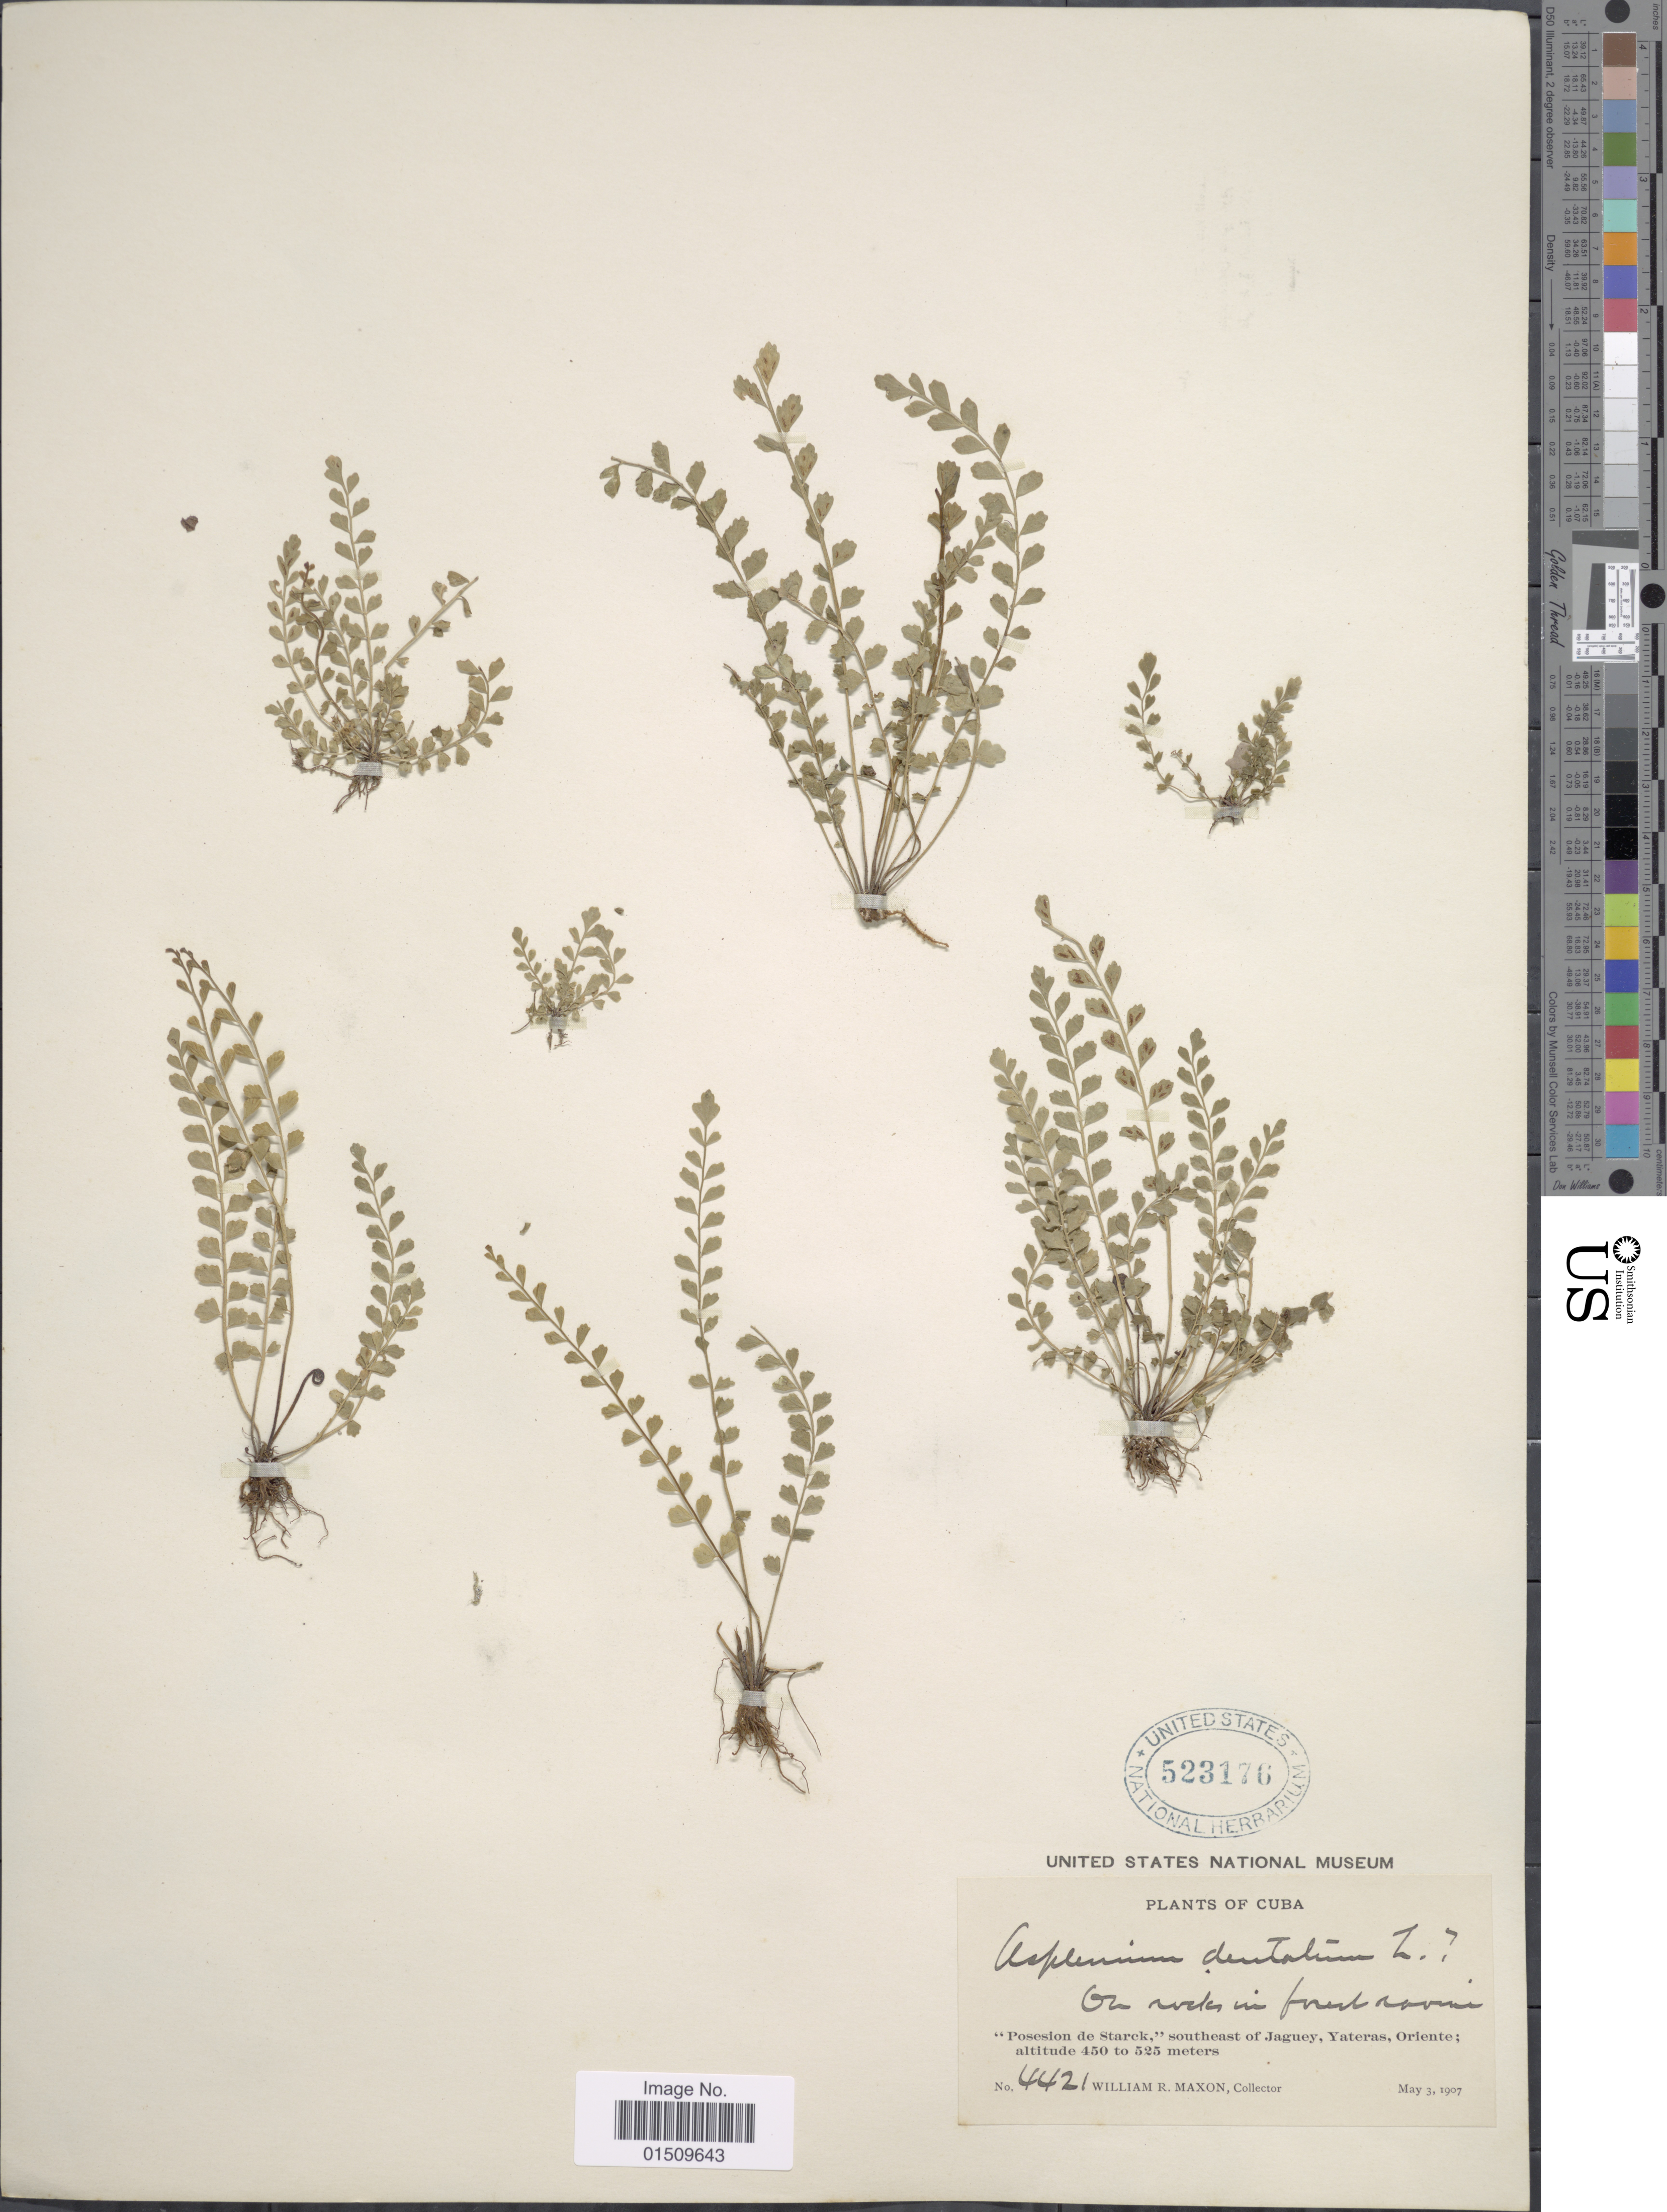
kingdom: Plantae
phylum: Tracheophyta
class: Polypodiopsida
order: Polypodiales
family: Aspleniaceae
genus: Asplenium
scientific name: Asplenium trichomanes-dentatum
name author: L.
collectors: W. R. Maxon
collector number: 4421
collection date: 1907-05-03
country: Cuba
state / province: Oriente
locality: Cuba, "Posesion de Starck." southeast of Jague, Yateras.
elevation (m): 450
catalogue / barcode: US 523176